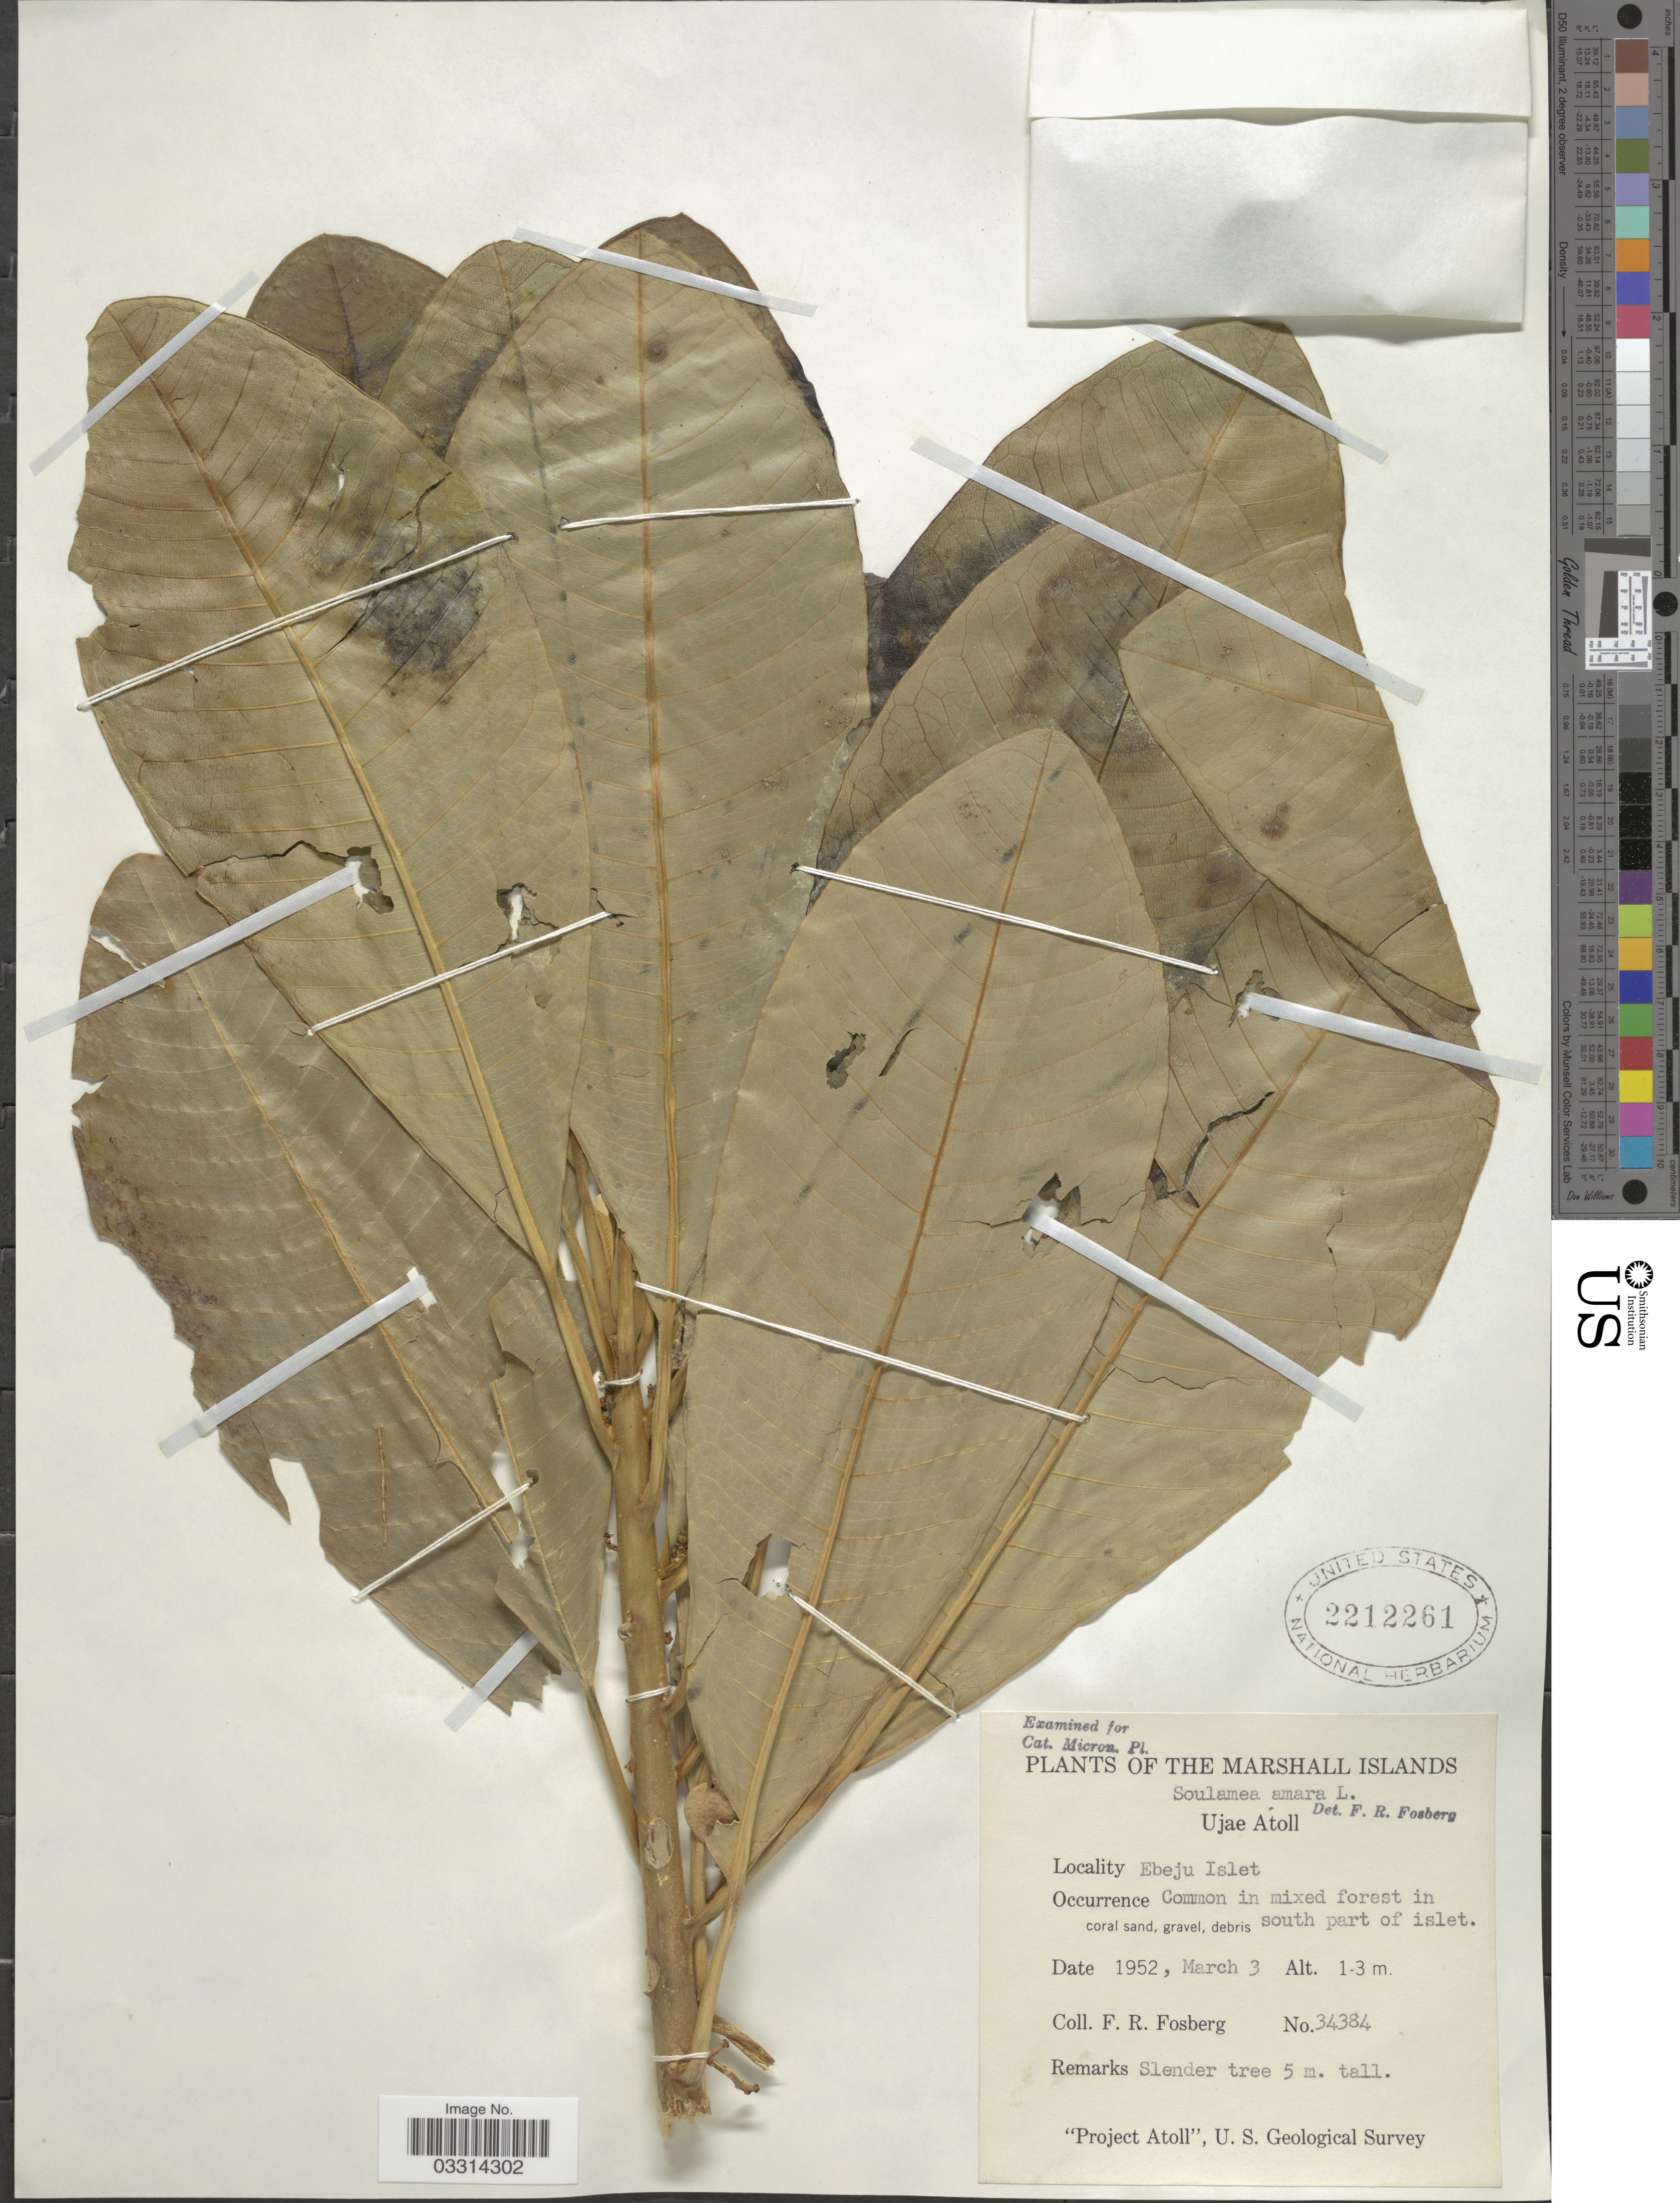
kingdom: Plantae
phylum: Tracheophyta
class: Magnoliopsida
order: Sapindales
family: Simaroubaceae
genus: Soulamea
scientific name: Soulamea amara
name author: Lam.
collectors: F. R. Fosberg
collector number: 34384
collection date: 1952-03-03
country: Marshall Islands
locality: Ujae Atoll. Ebeju Islet. South part of islet.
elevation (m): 1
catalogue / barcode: US 2212261